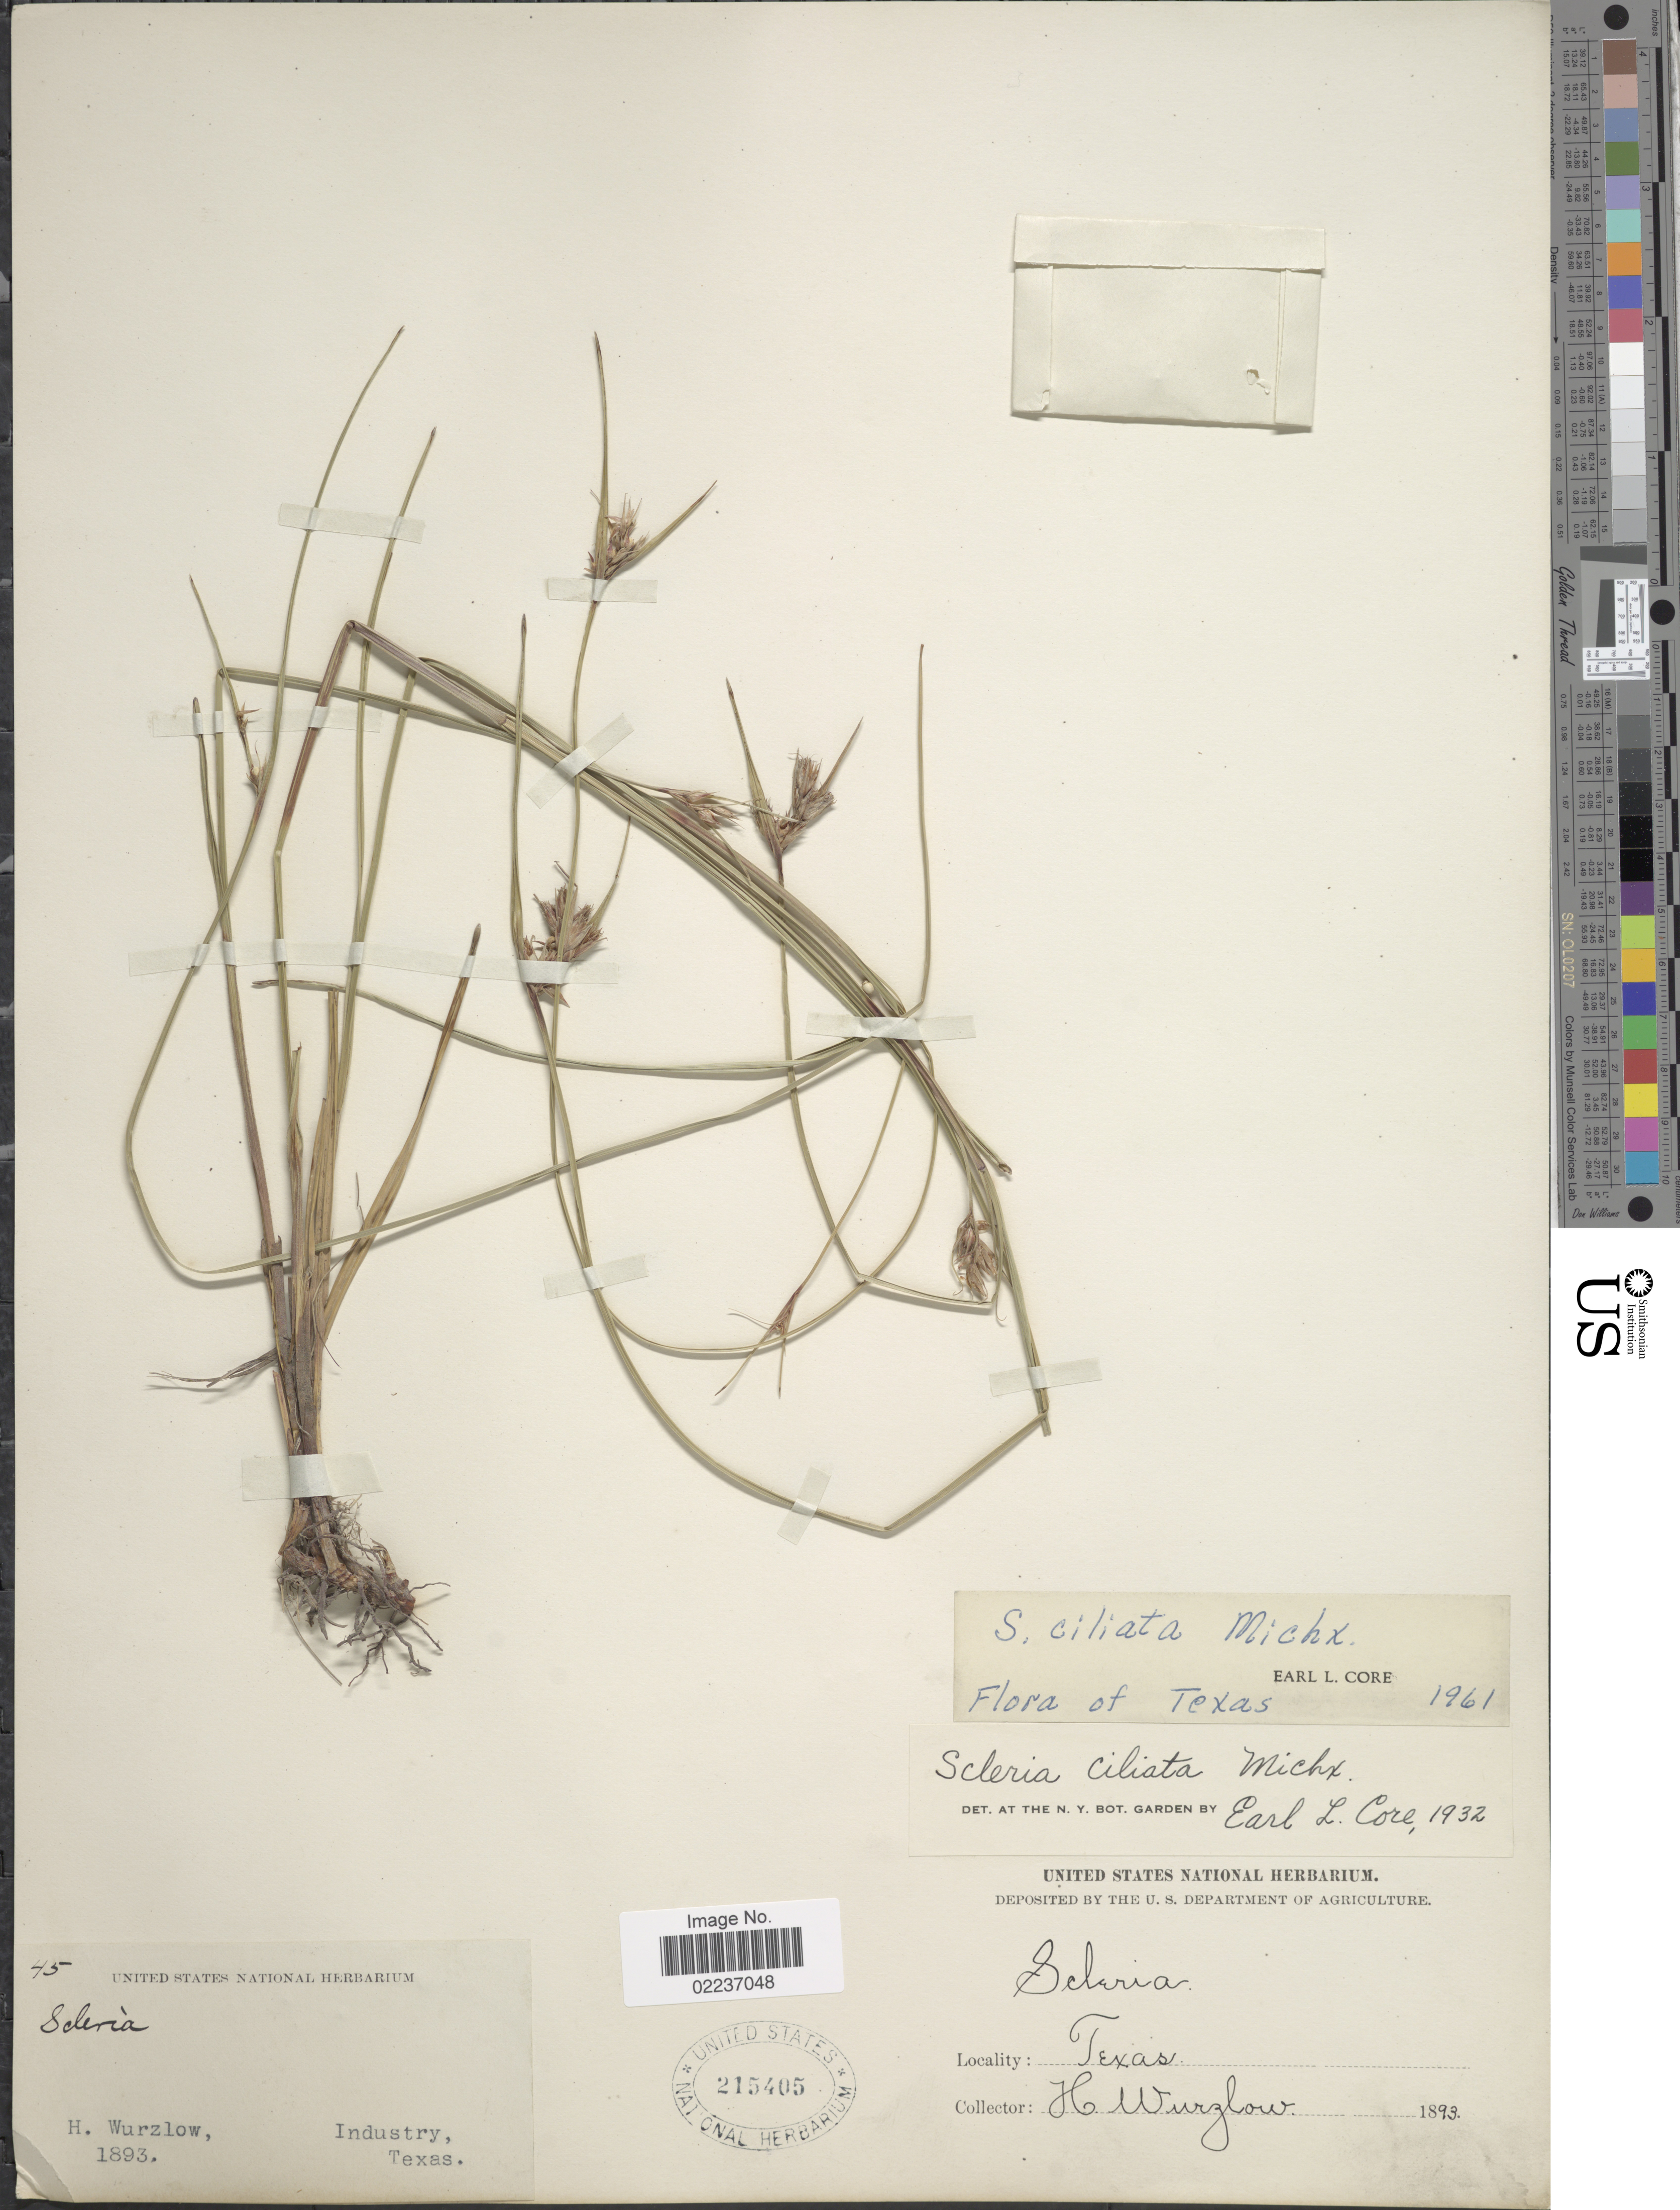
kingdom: Plantae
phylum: Tracheophyta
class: Liliopsida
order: Poales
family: Cyperaceae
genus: Scleria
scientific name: Scleria ciliata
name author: Michx.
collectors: H. Wurzlow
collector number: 45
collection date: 1893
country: United States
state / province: Texas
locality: Industry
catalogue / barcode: US 215405